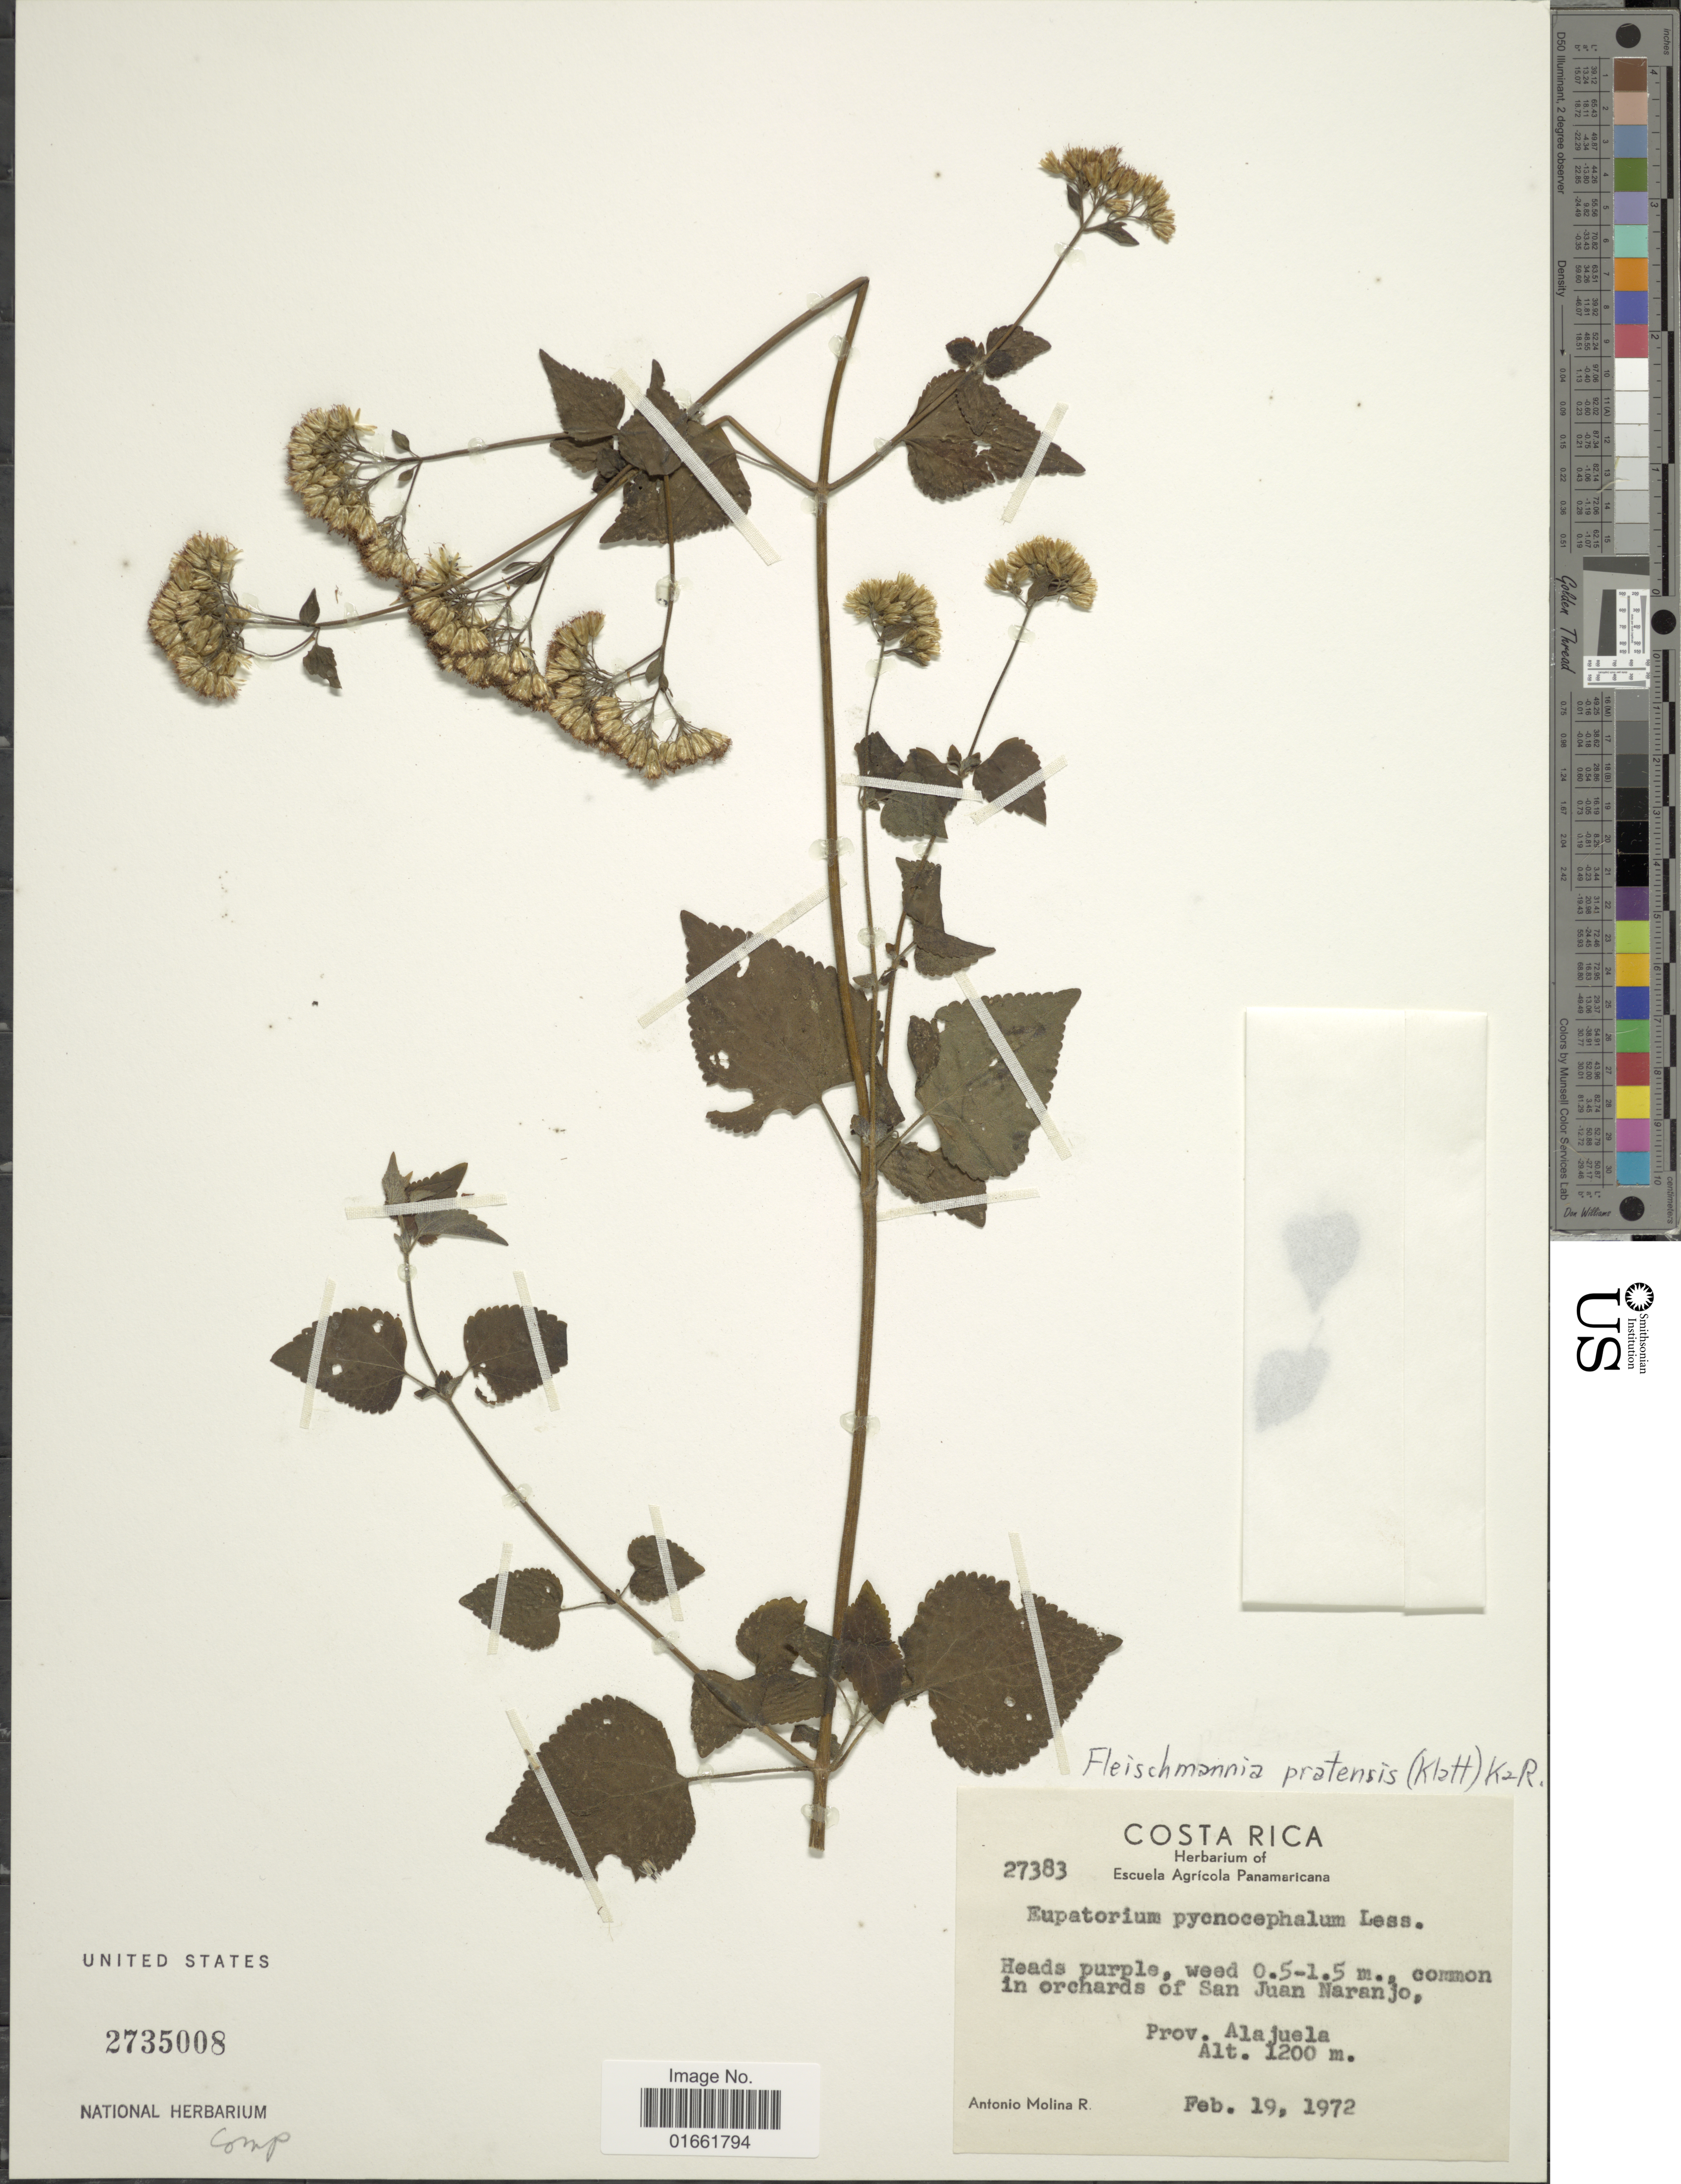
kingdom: Plantae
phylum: Tracheophyta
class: Magnoliopsida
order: Asterales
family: Asteraceae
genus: Fleischmannia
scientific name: Fleischmannia pratensis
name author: (Klatt) R.M. King & H. Rob.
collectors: A. Molina R.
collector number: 27383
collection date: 1972-02-19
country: Costa Rica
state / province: Alajuela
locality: Common in orchards of San Juan Naranjo, Prov. Alajuela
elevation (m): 1200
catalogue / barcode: US 2735008